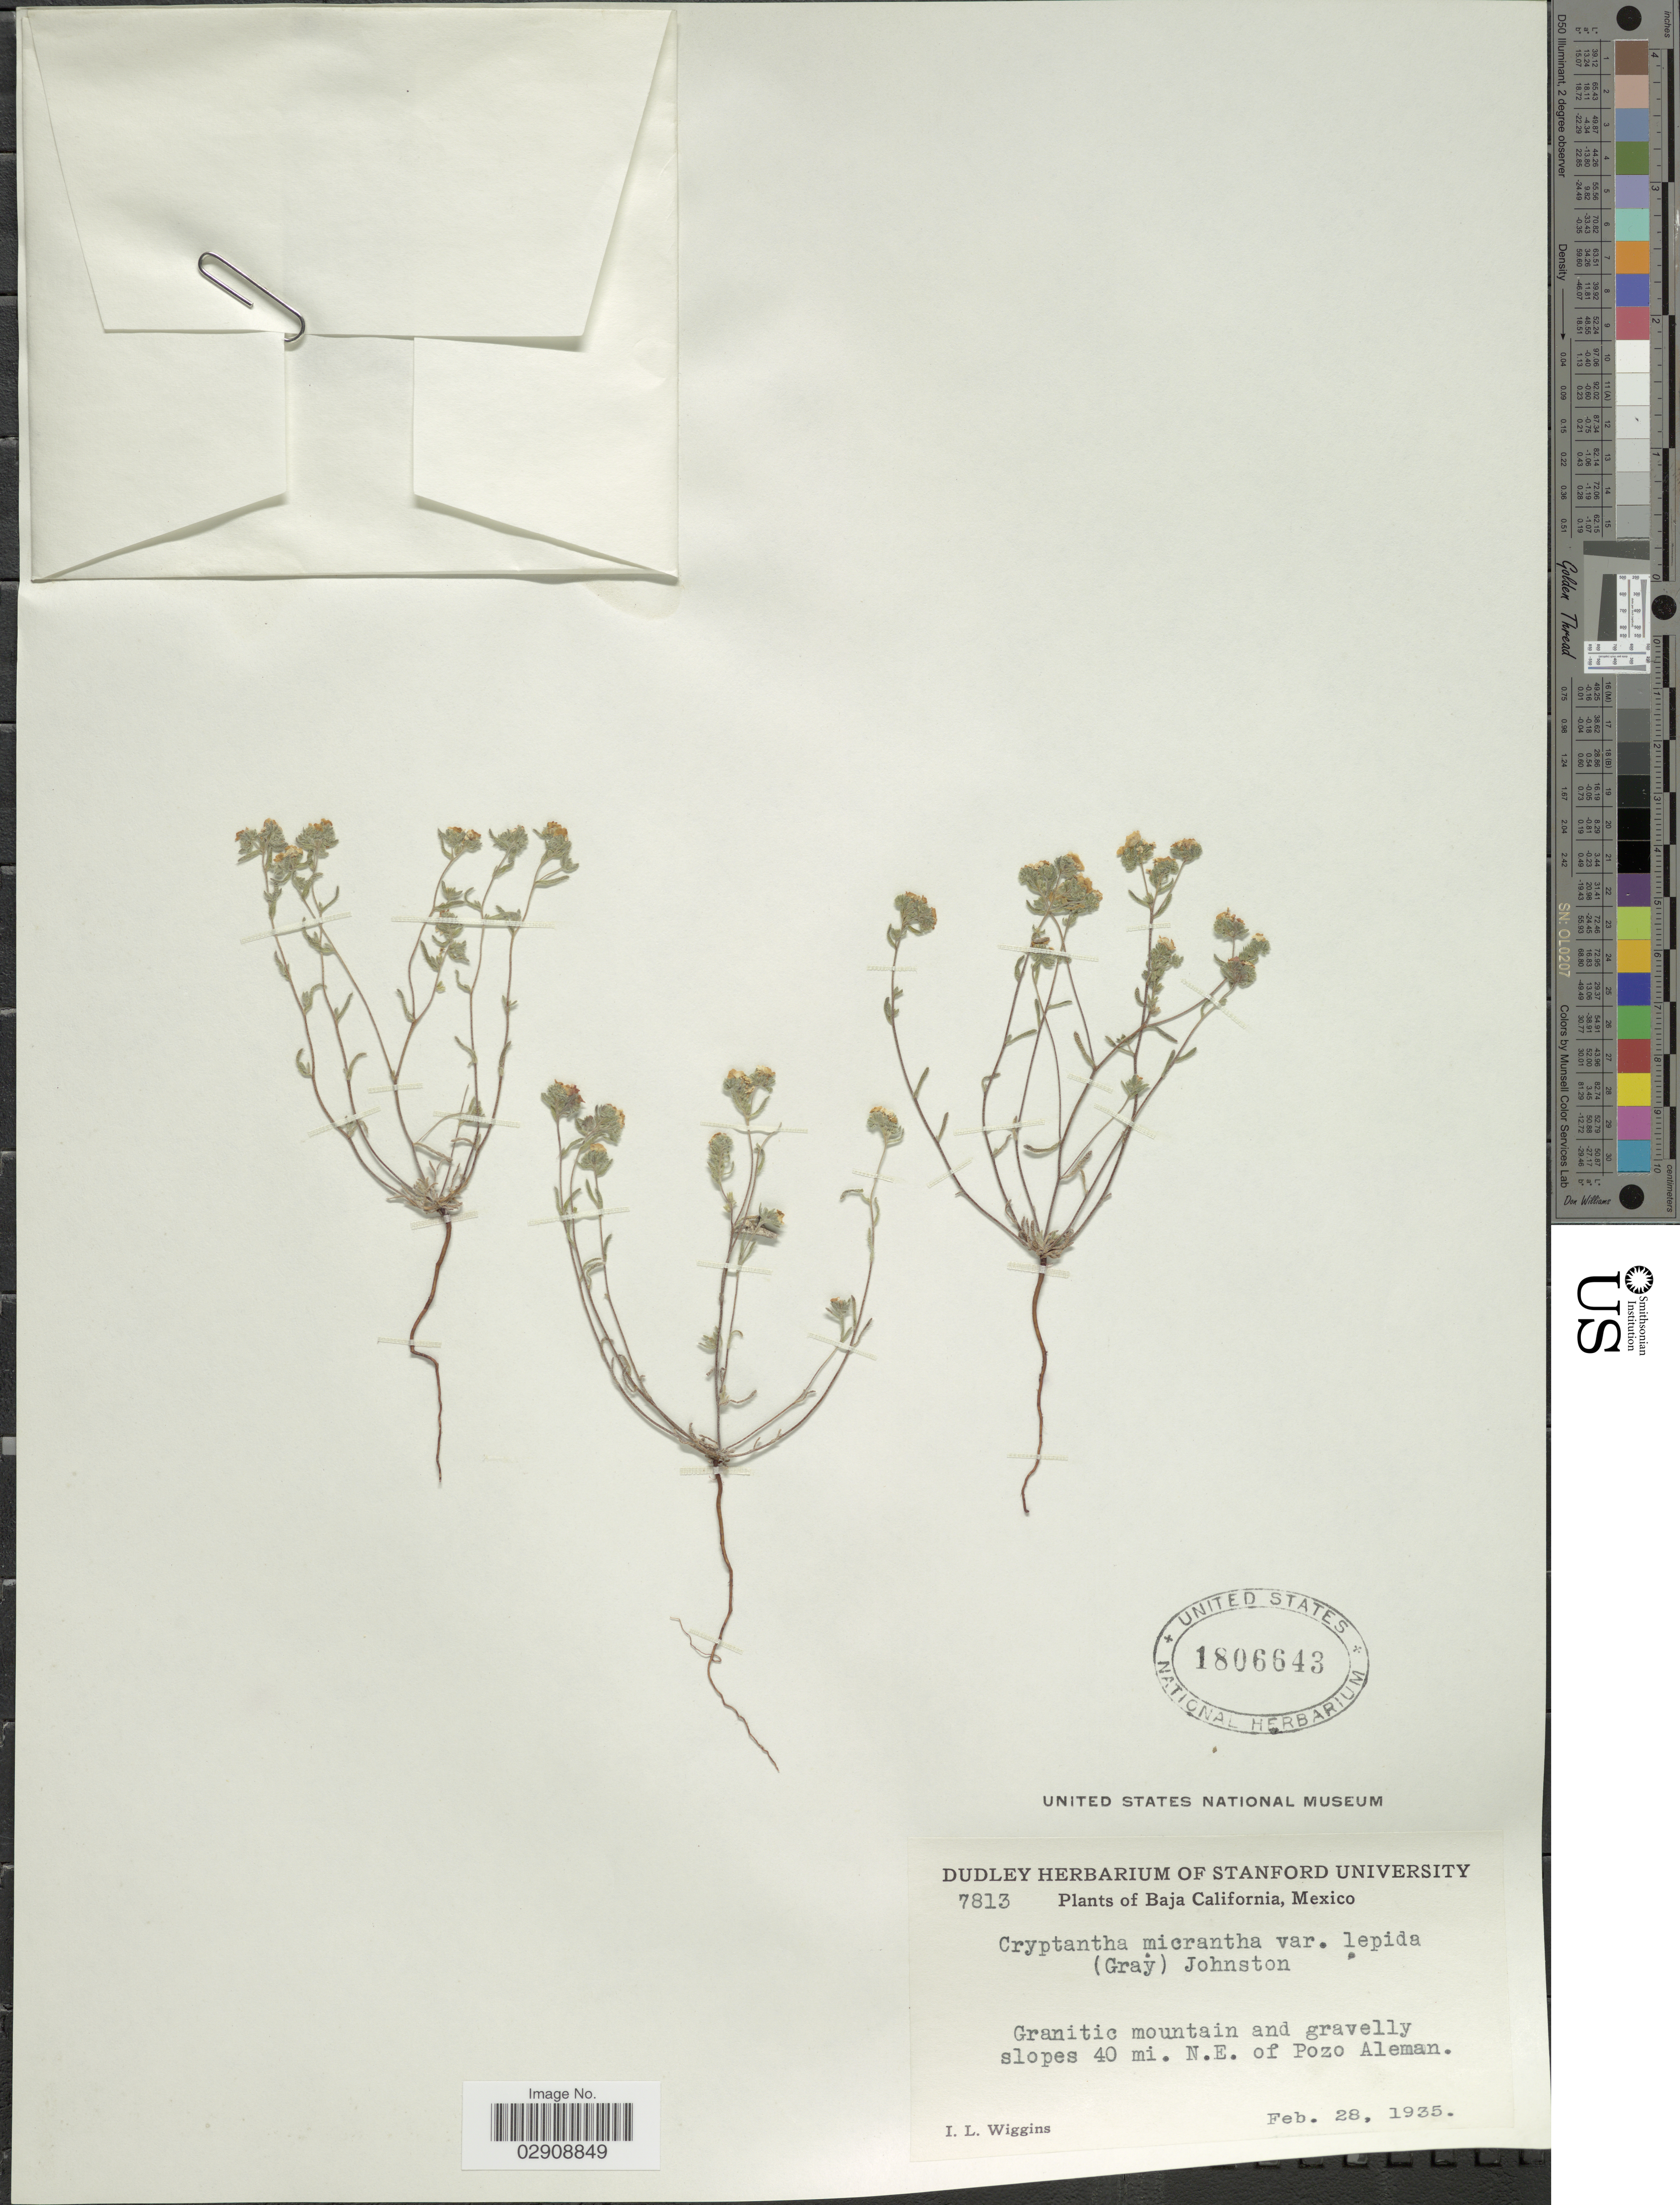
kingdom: Plantae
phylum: Tracheophyta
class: Magnoliopsida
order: Boraginales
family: Boraginaceae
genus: Cryptantha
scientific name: Cryptantha micrantha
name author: (Torr.) I.M. Johnst.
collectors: I. L. Wiggins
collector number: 7813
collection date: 1935-02-28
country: Mexico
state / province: Baja California Norte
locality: Granitic mountain and gravelly slopes 40 mi. N. E. of Pozo Aleman. Baja California, Mexico.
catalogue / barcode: US 1806643